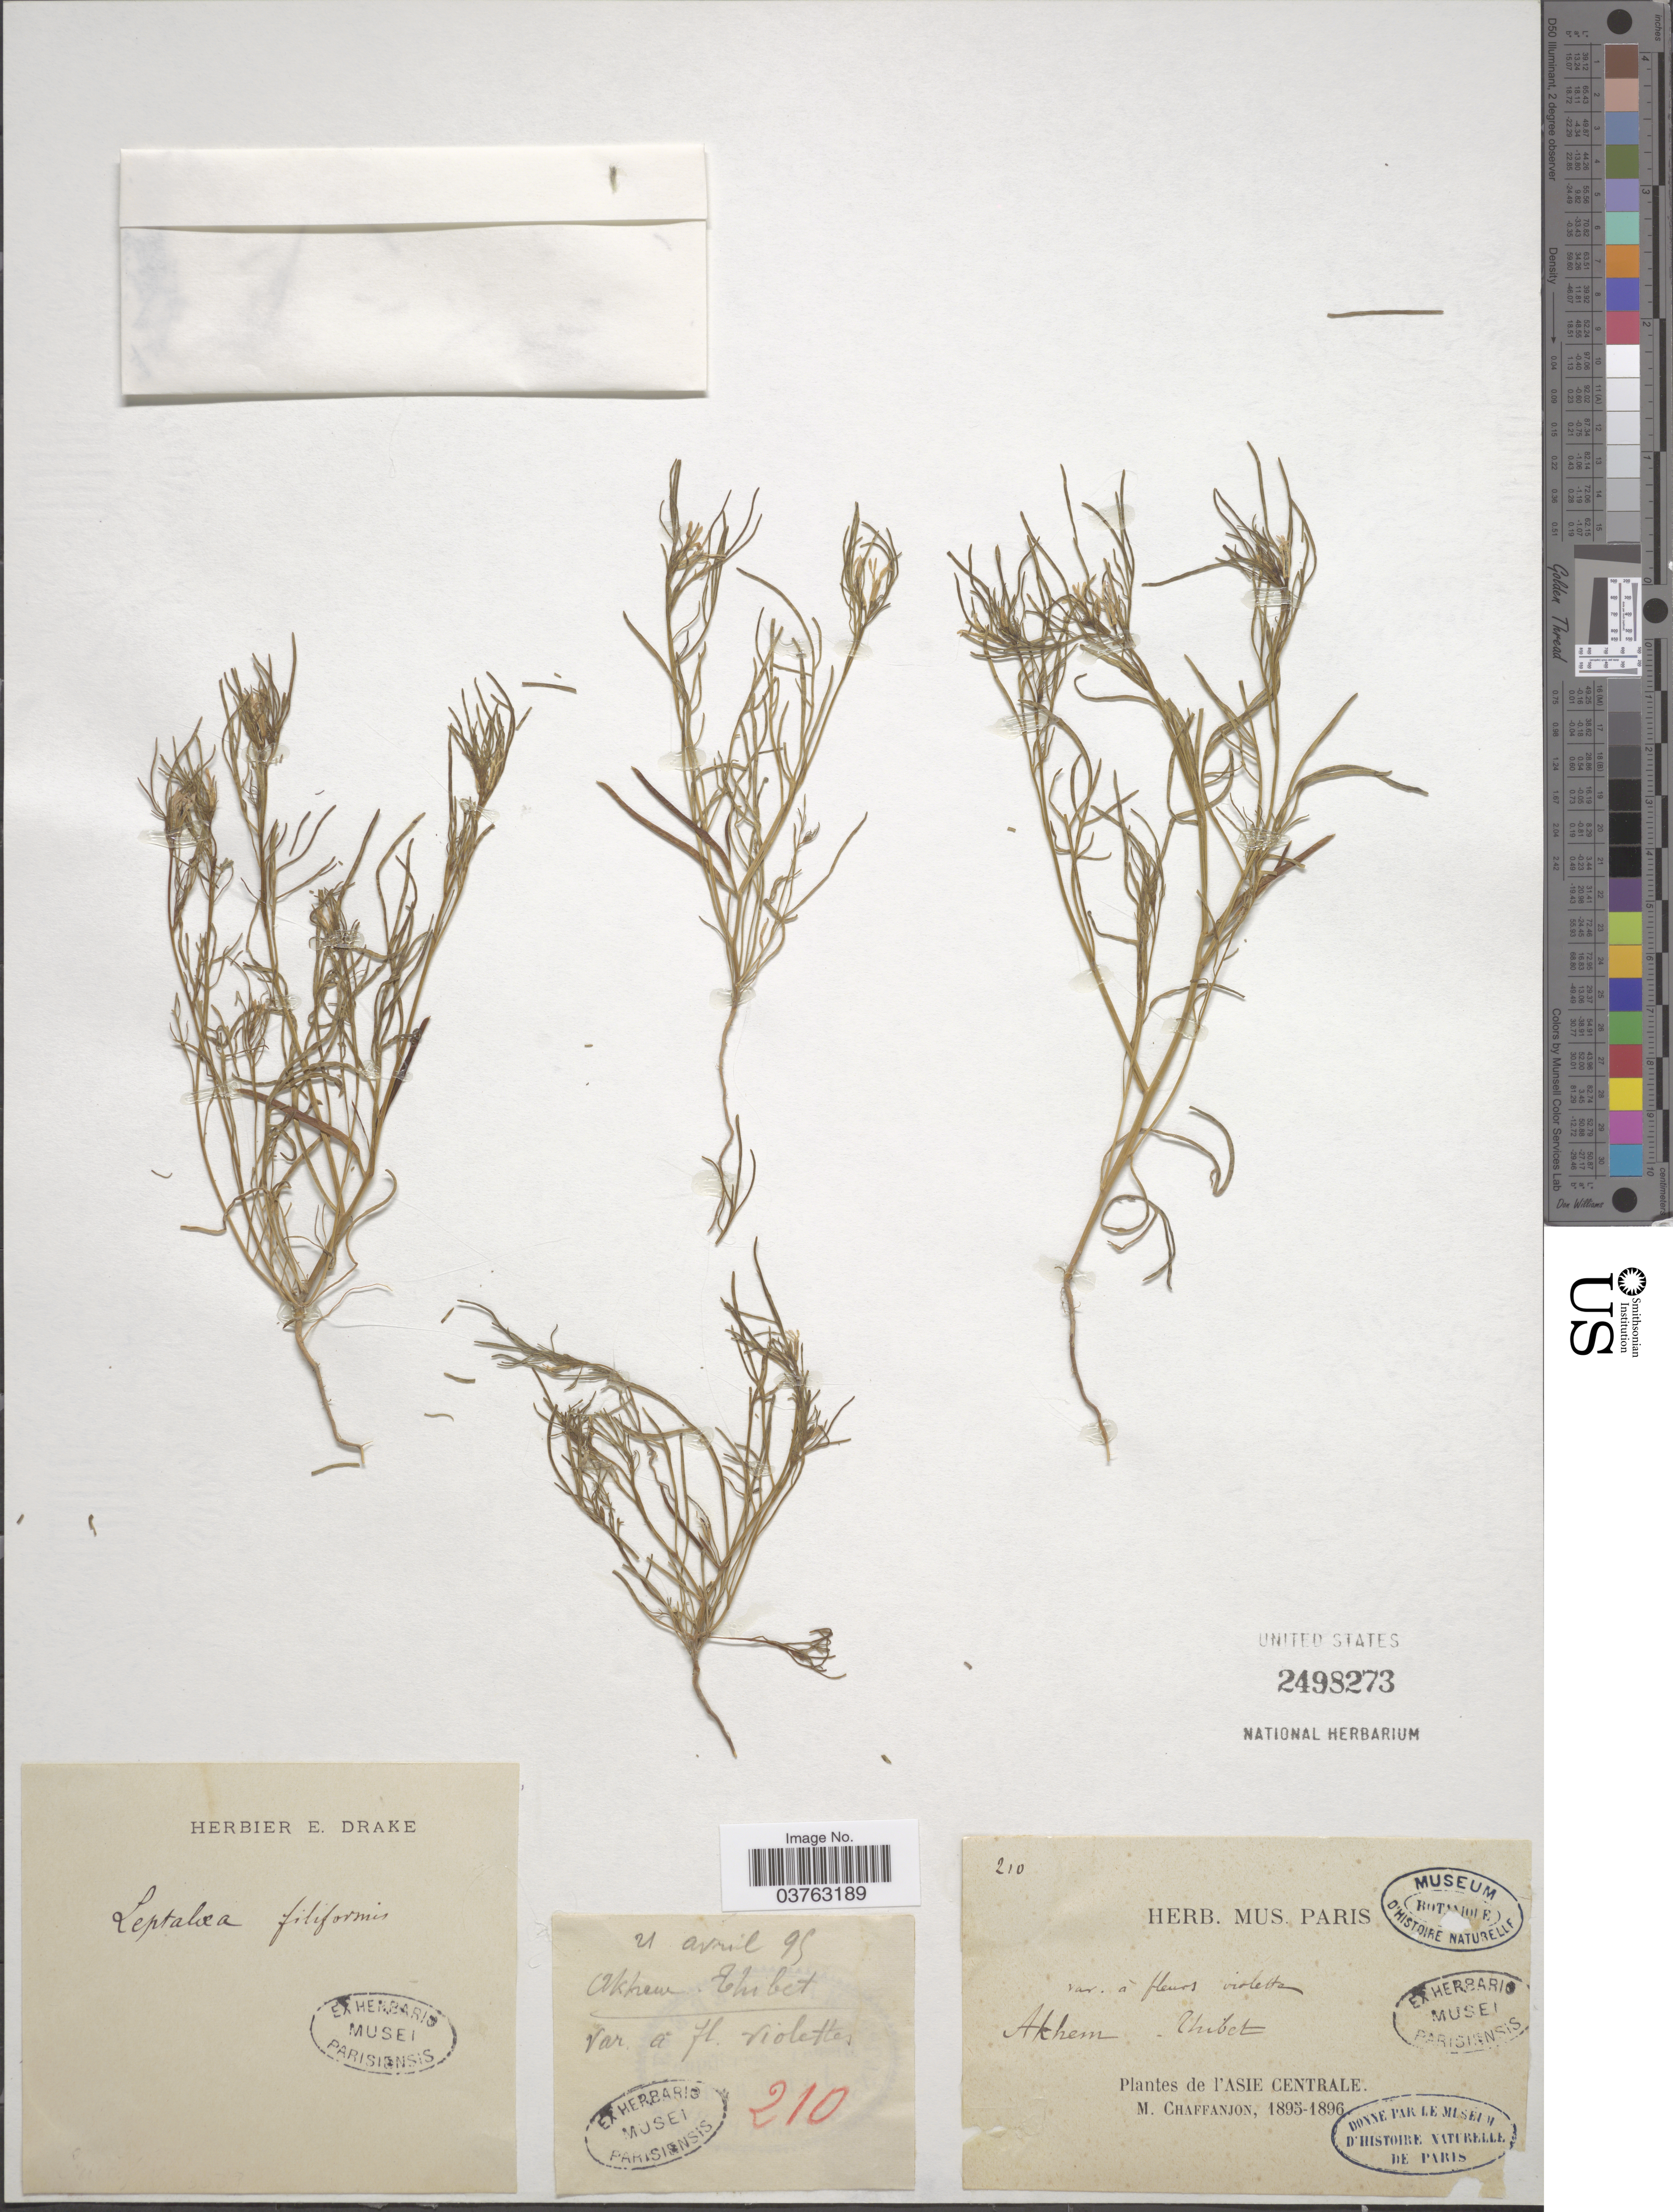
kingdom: Plantae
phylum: Tracheophyta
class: Magnoliopsida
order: Brassicales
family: Brassicaceae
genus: Leptaleum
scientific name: Leptaleum filifolium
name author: DC.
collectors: M. Chaffanjon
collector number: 210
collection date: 1895-04-21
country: China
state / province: Xizang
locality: Akhem Thibet. L'Asie Centrale.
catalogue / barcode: US 2498273